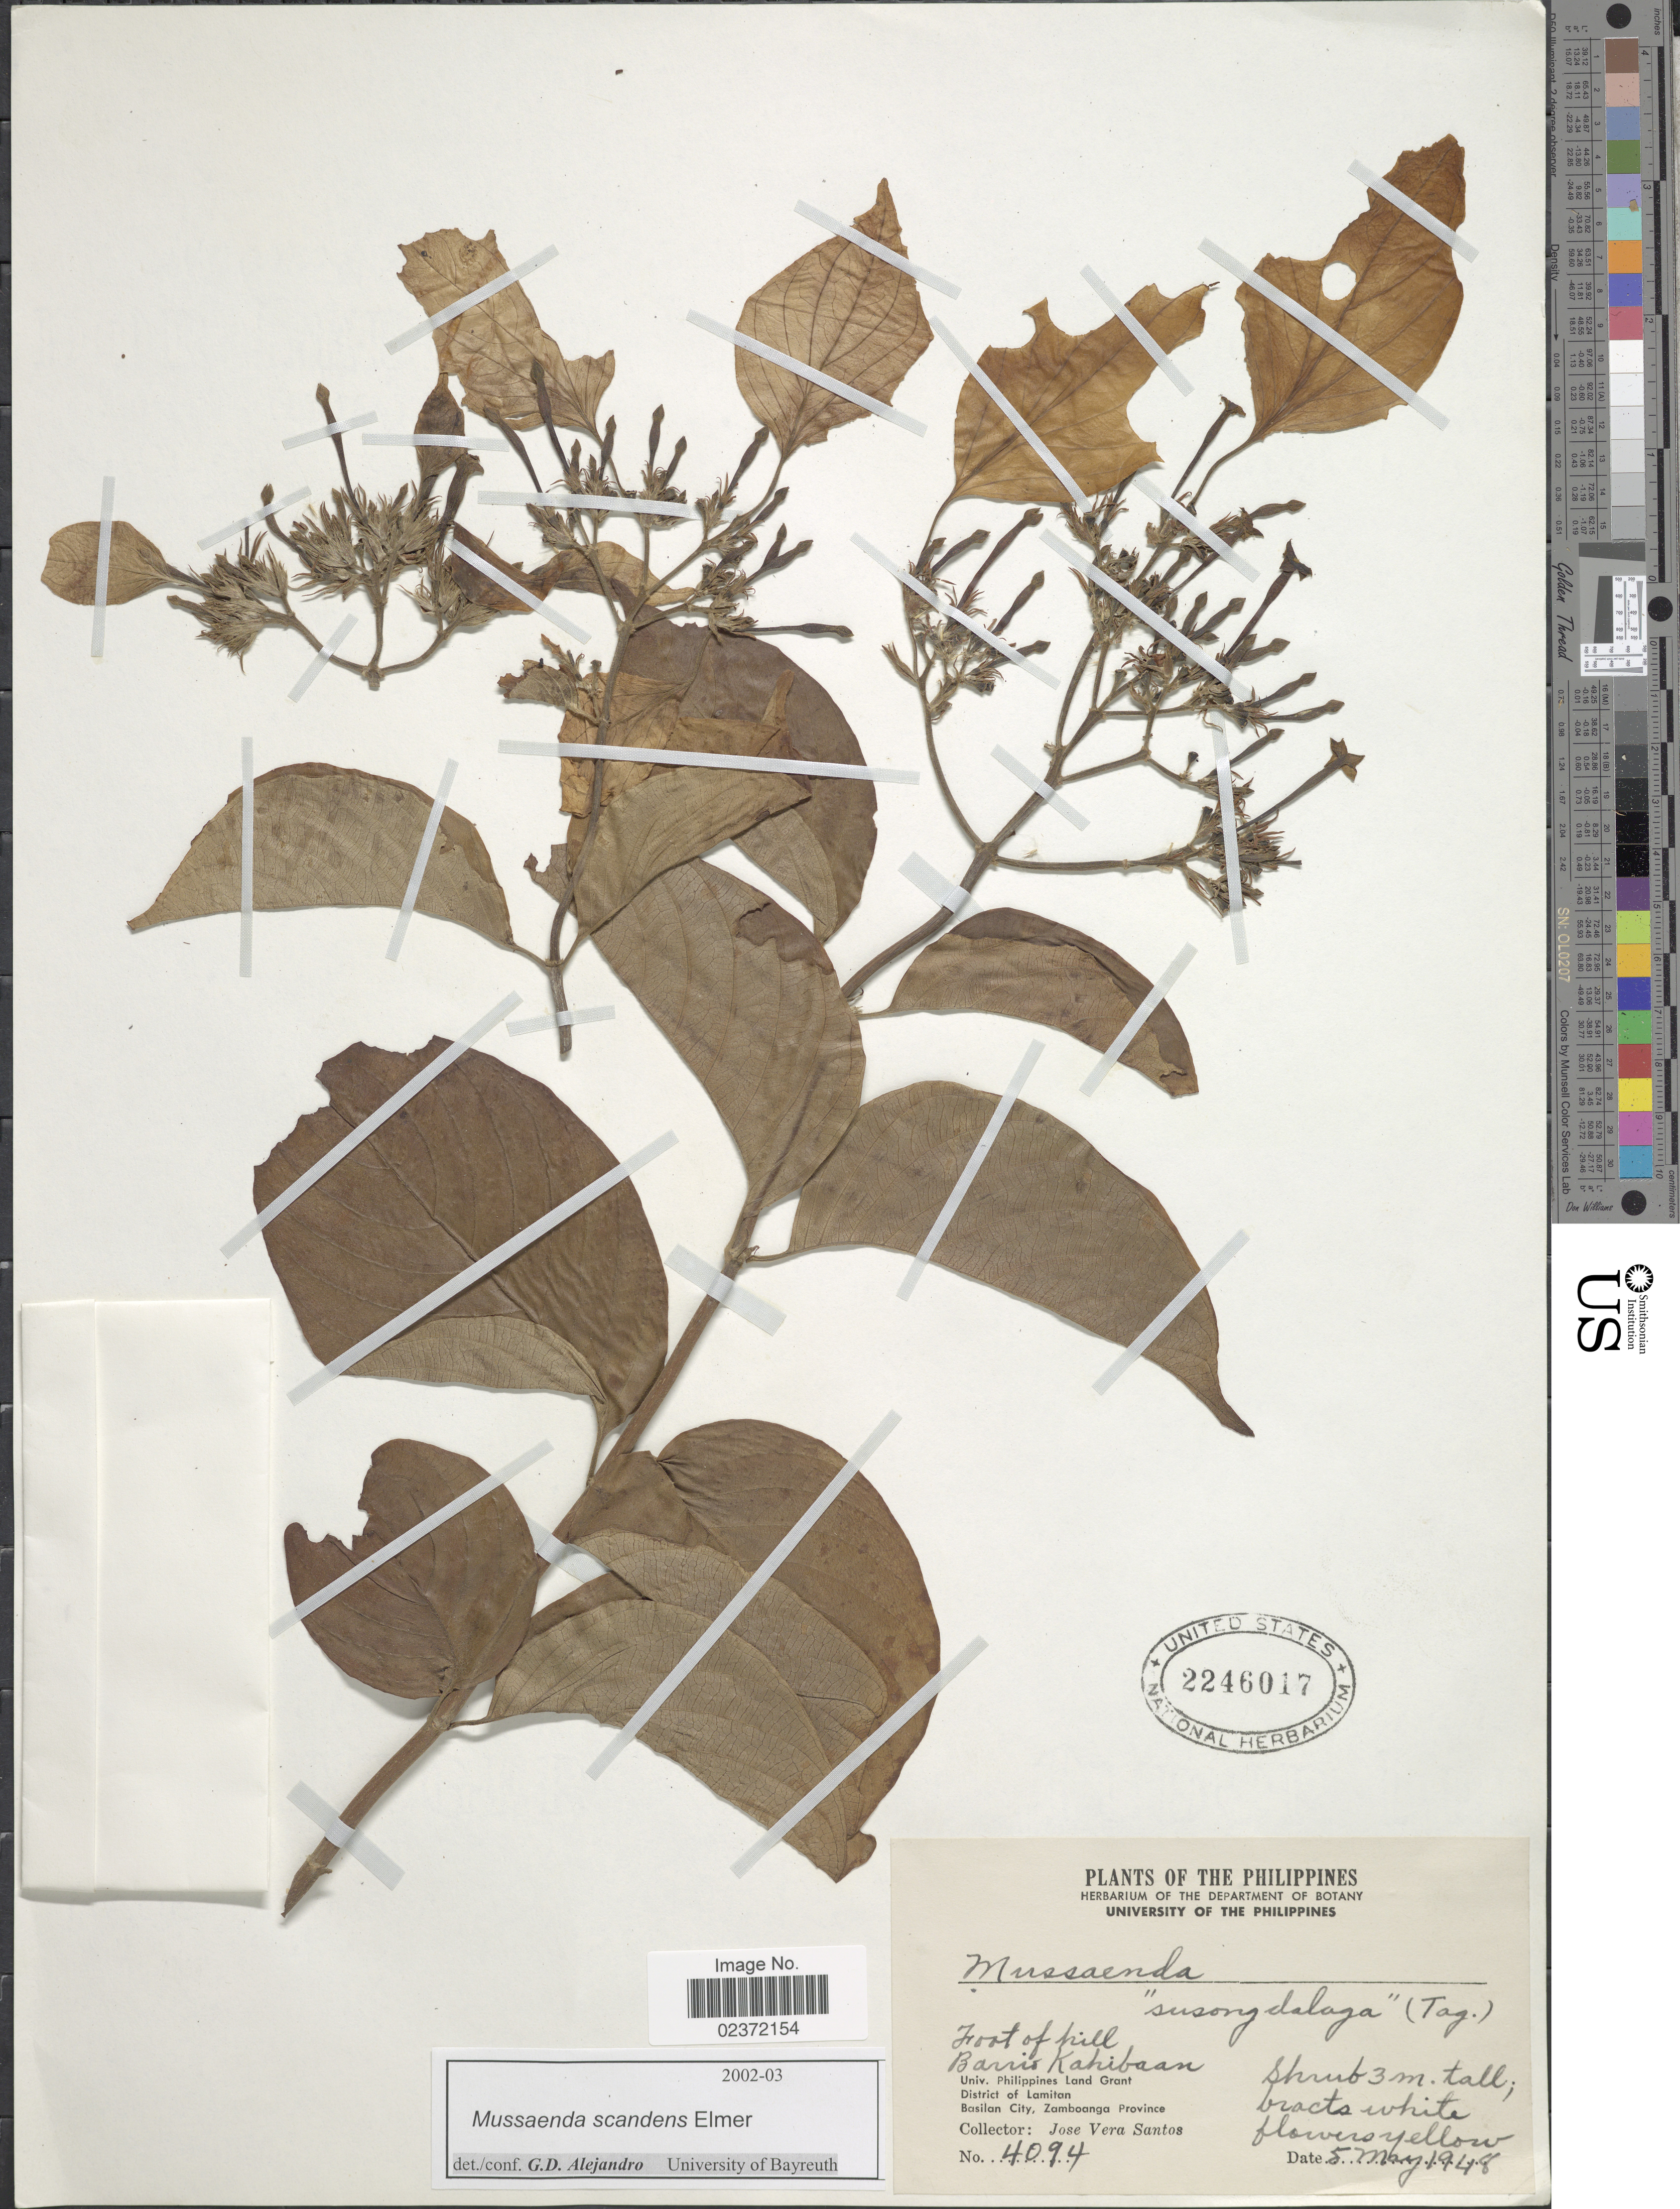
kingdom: Plantae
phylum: Tracheophyta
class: Magnoliopsida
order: Gentianales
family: Rubiaceae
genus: Mussaenda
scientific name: Mussaenda scandens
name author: Elmer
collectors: J. Santos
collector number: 4094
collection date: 1948-05-05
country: Philippines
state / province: Muslim Mindanao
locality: Foot of hill, Barrsi Kahibaan, Univ. Philippines Land Grant, District of Lamitan, Basilan City, Zamboanga Province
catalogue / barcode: US 2246017